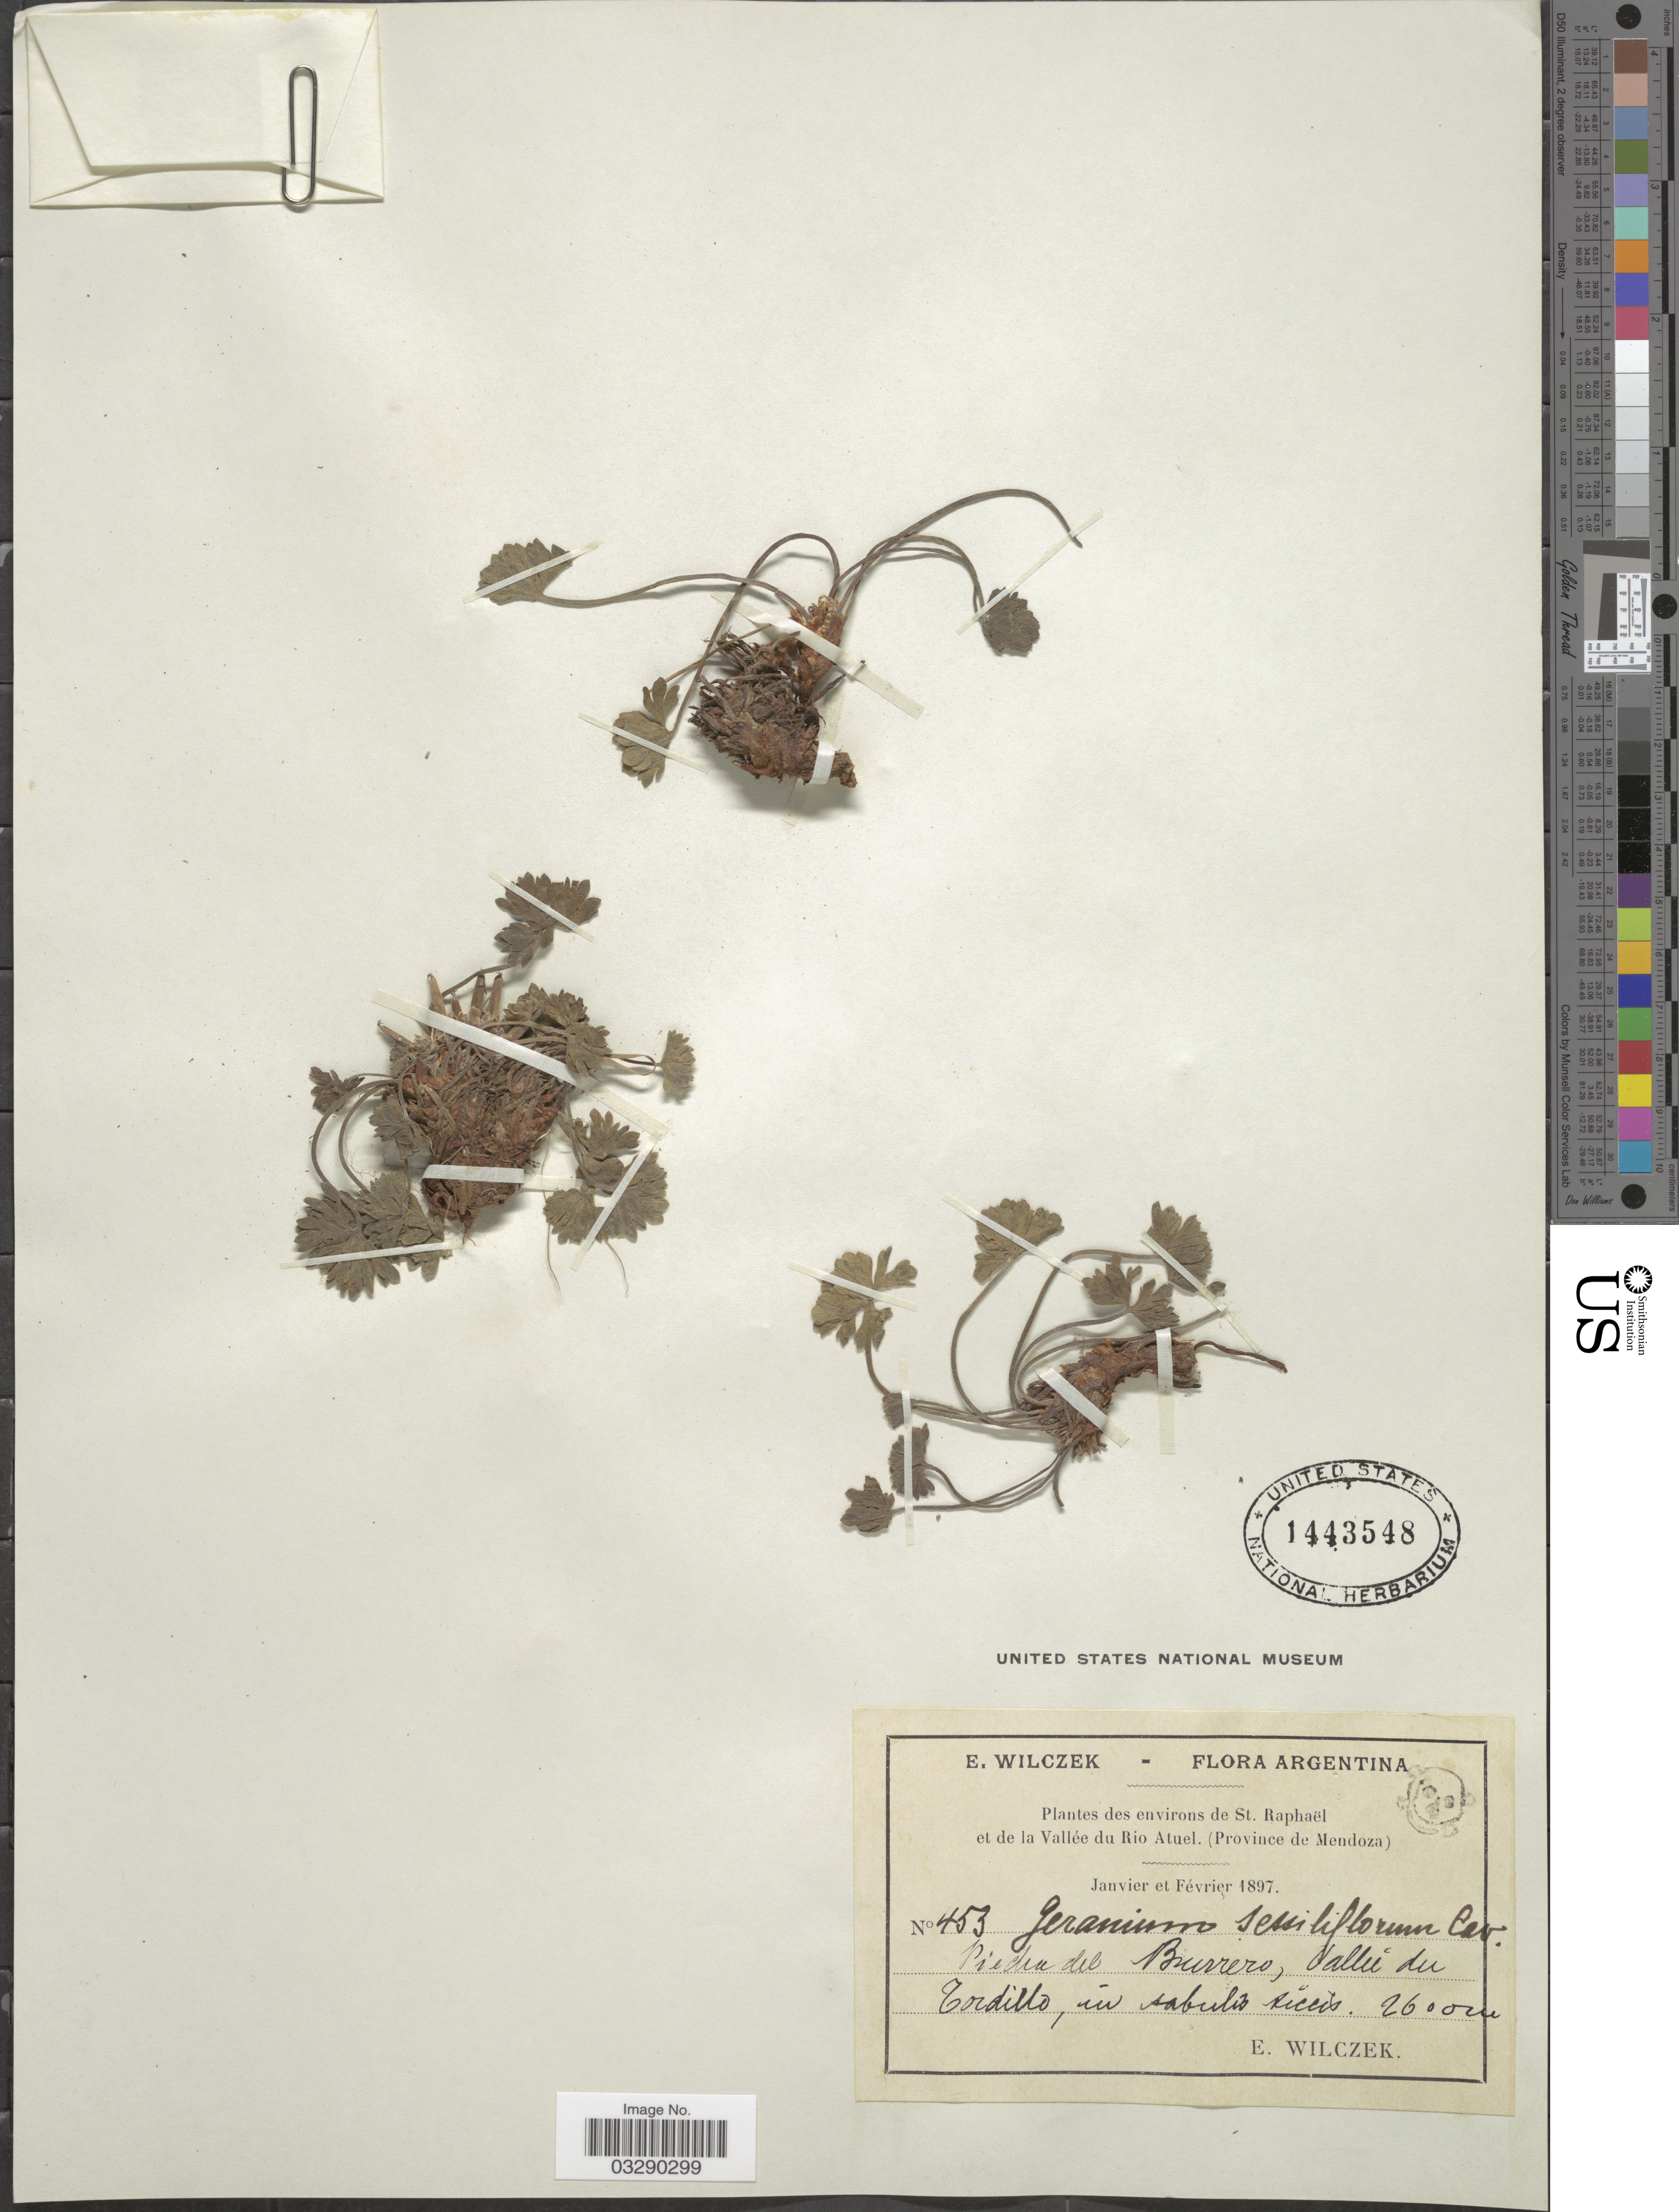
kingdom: Plantae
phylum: Tracheophyta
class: Magnoliopsida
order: Geraniales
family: Geraniaceae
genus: Geranium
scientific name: Geranium sessiliflorum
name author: Cav.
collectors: E. Wilczek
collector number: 453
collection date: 1897-01/1897-02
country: Argentina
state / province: Mendoza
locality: Environs de St. Raphaël et de la Vallée du Rio Atuel. Piedra del Purrero, Valleé du Tordillo.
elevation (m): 2600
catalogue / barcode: US 1443548